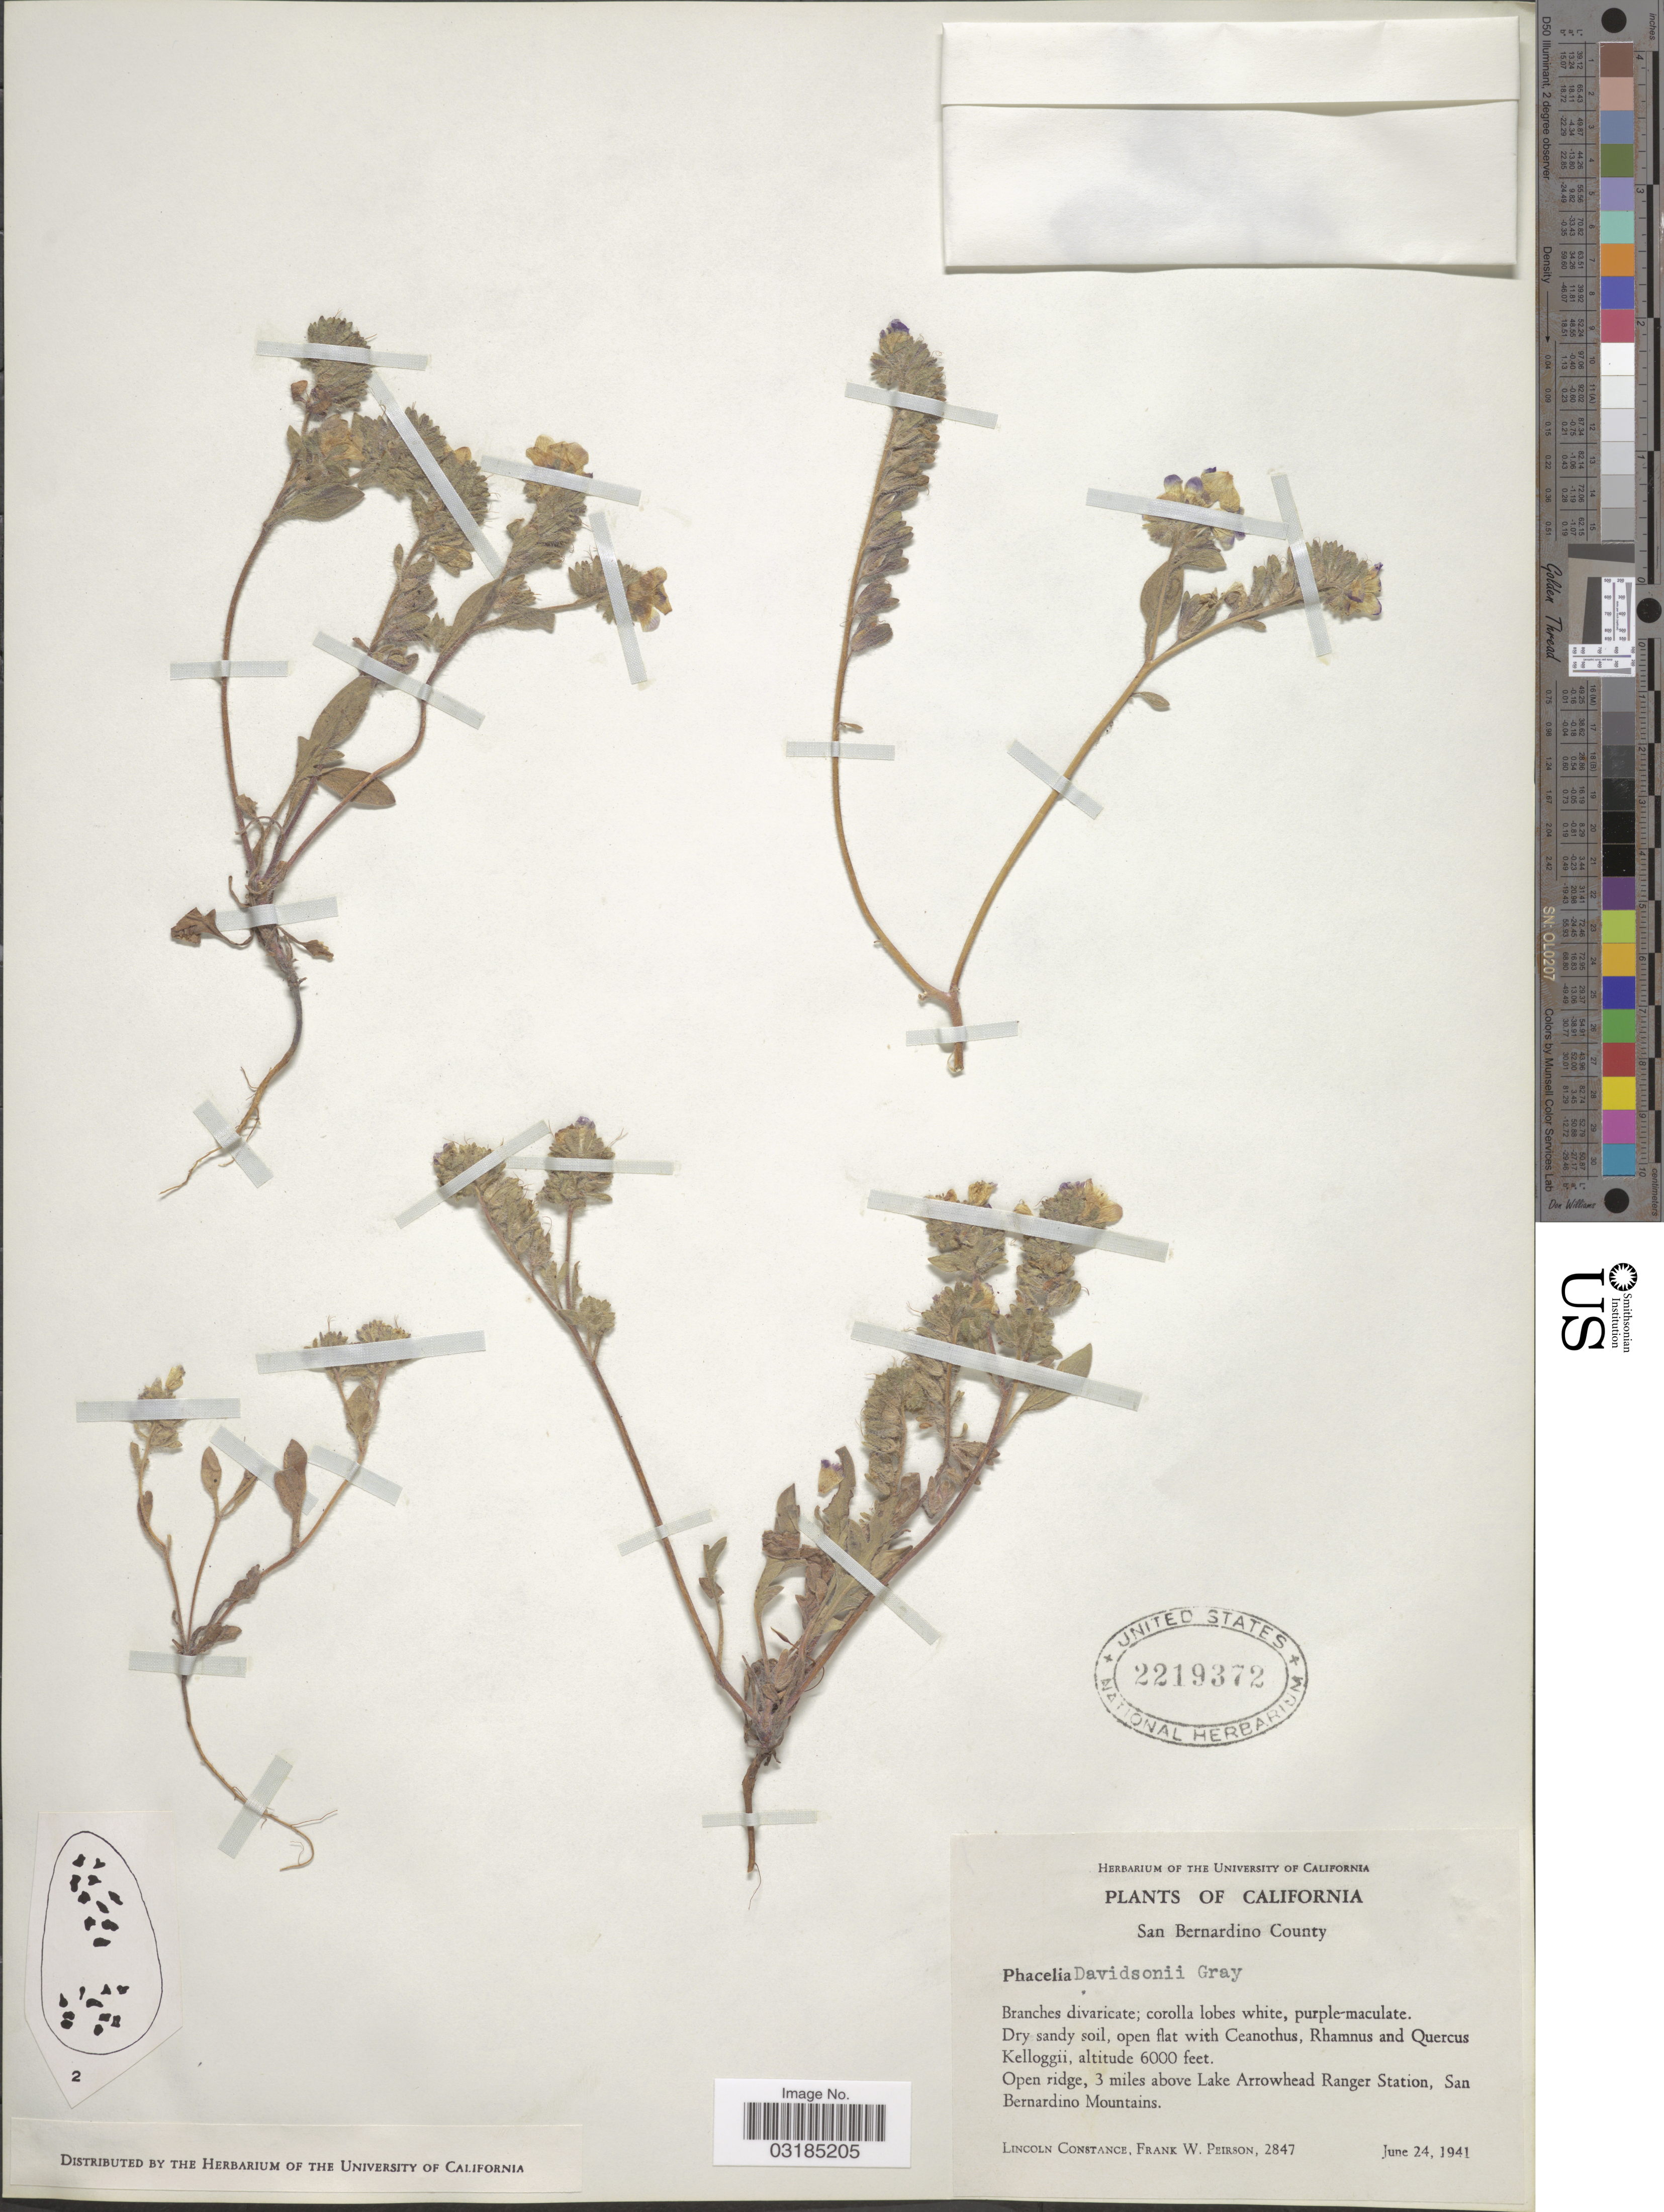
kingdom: Plantae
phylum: Tracheophyta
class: Magnoliopsida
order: Boraginales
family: Hydrophyllaceae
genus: Phacelia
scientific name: Phacelia davidsonii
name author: A. Gray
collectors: L. Constance & F. Peirson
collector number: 2847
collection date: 1941-06-24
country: United States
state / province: California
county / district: San Bernardino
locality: San Bernardino County. Open ridge, 3 miles above Lake Arrowhead Ranger Station, San Bernardino Mountains.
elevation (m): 1829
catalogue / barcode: US 2219372